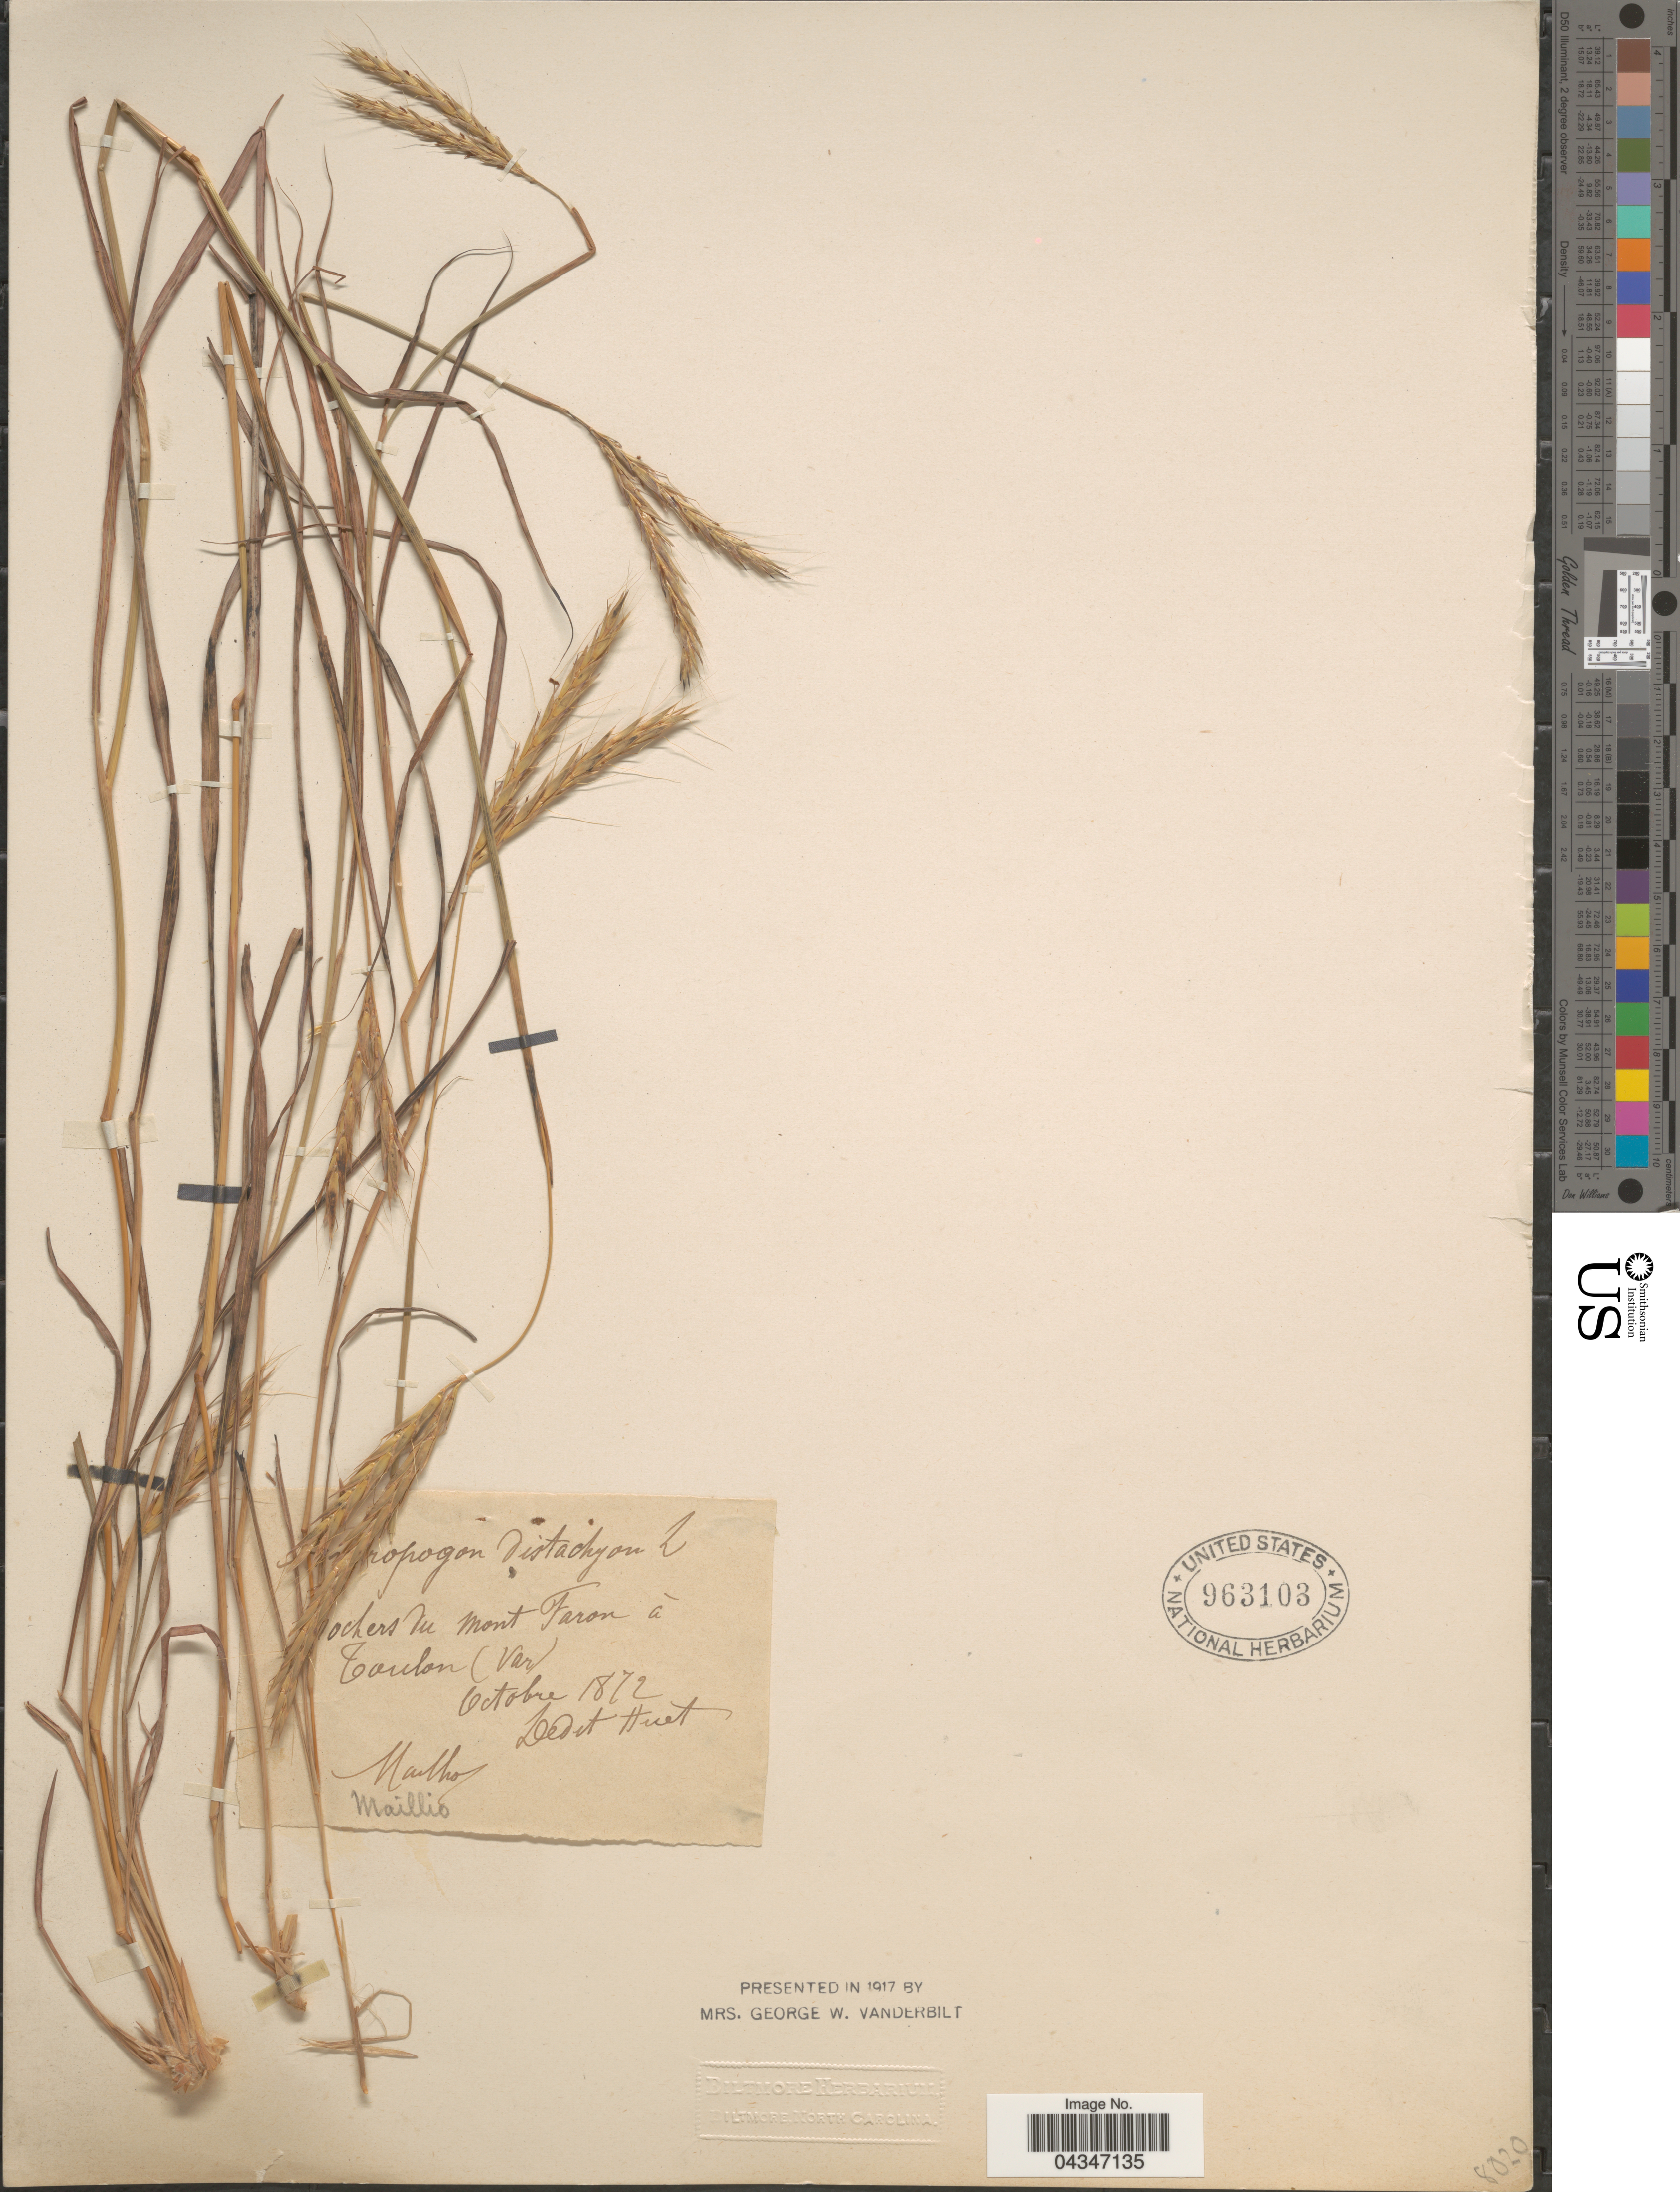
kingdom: Plantae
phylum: Tracheophyta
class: Liliopsida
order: Poales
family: Poaceae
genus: Andropogon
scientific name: Andropogon distachyos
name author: L.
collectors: Maillio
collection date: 1872-10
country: France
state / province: Provence-Alpes-Côte d'Azur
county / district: Var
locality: Rochers du Mont Faron à Toulon (Var).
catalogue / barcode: US 963103